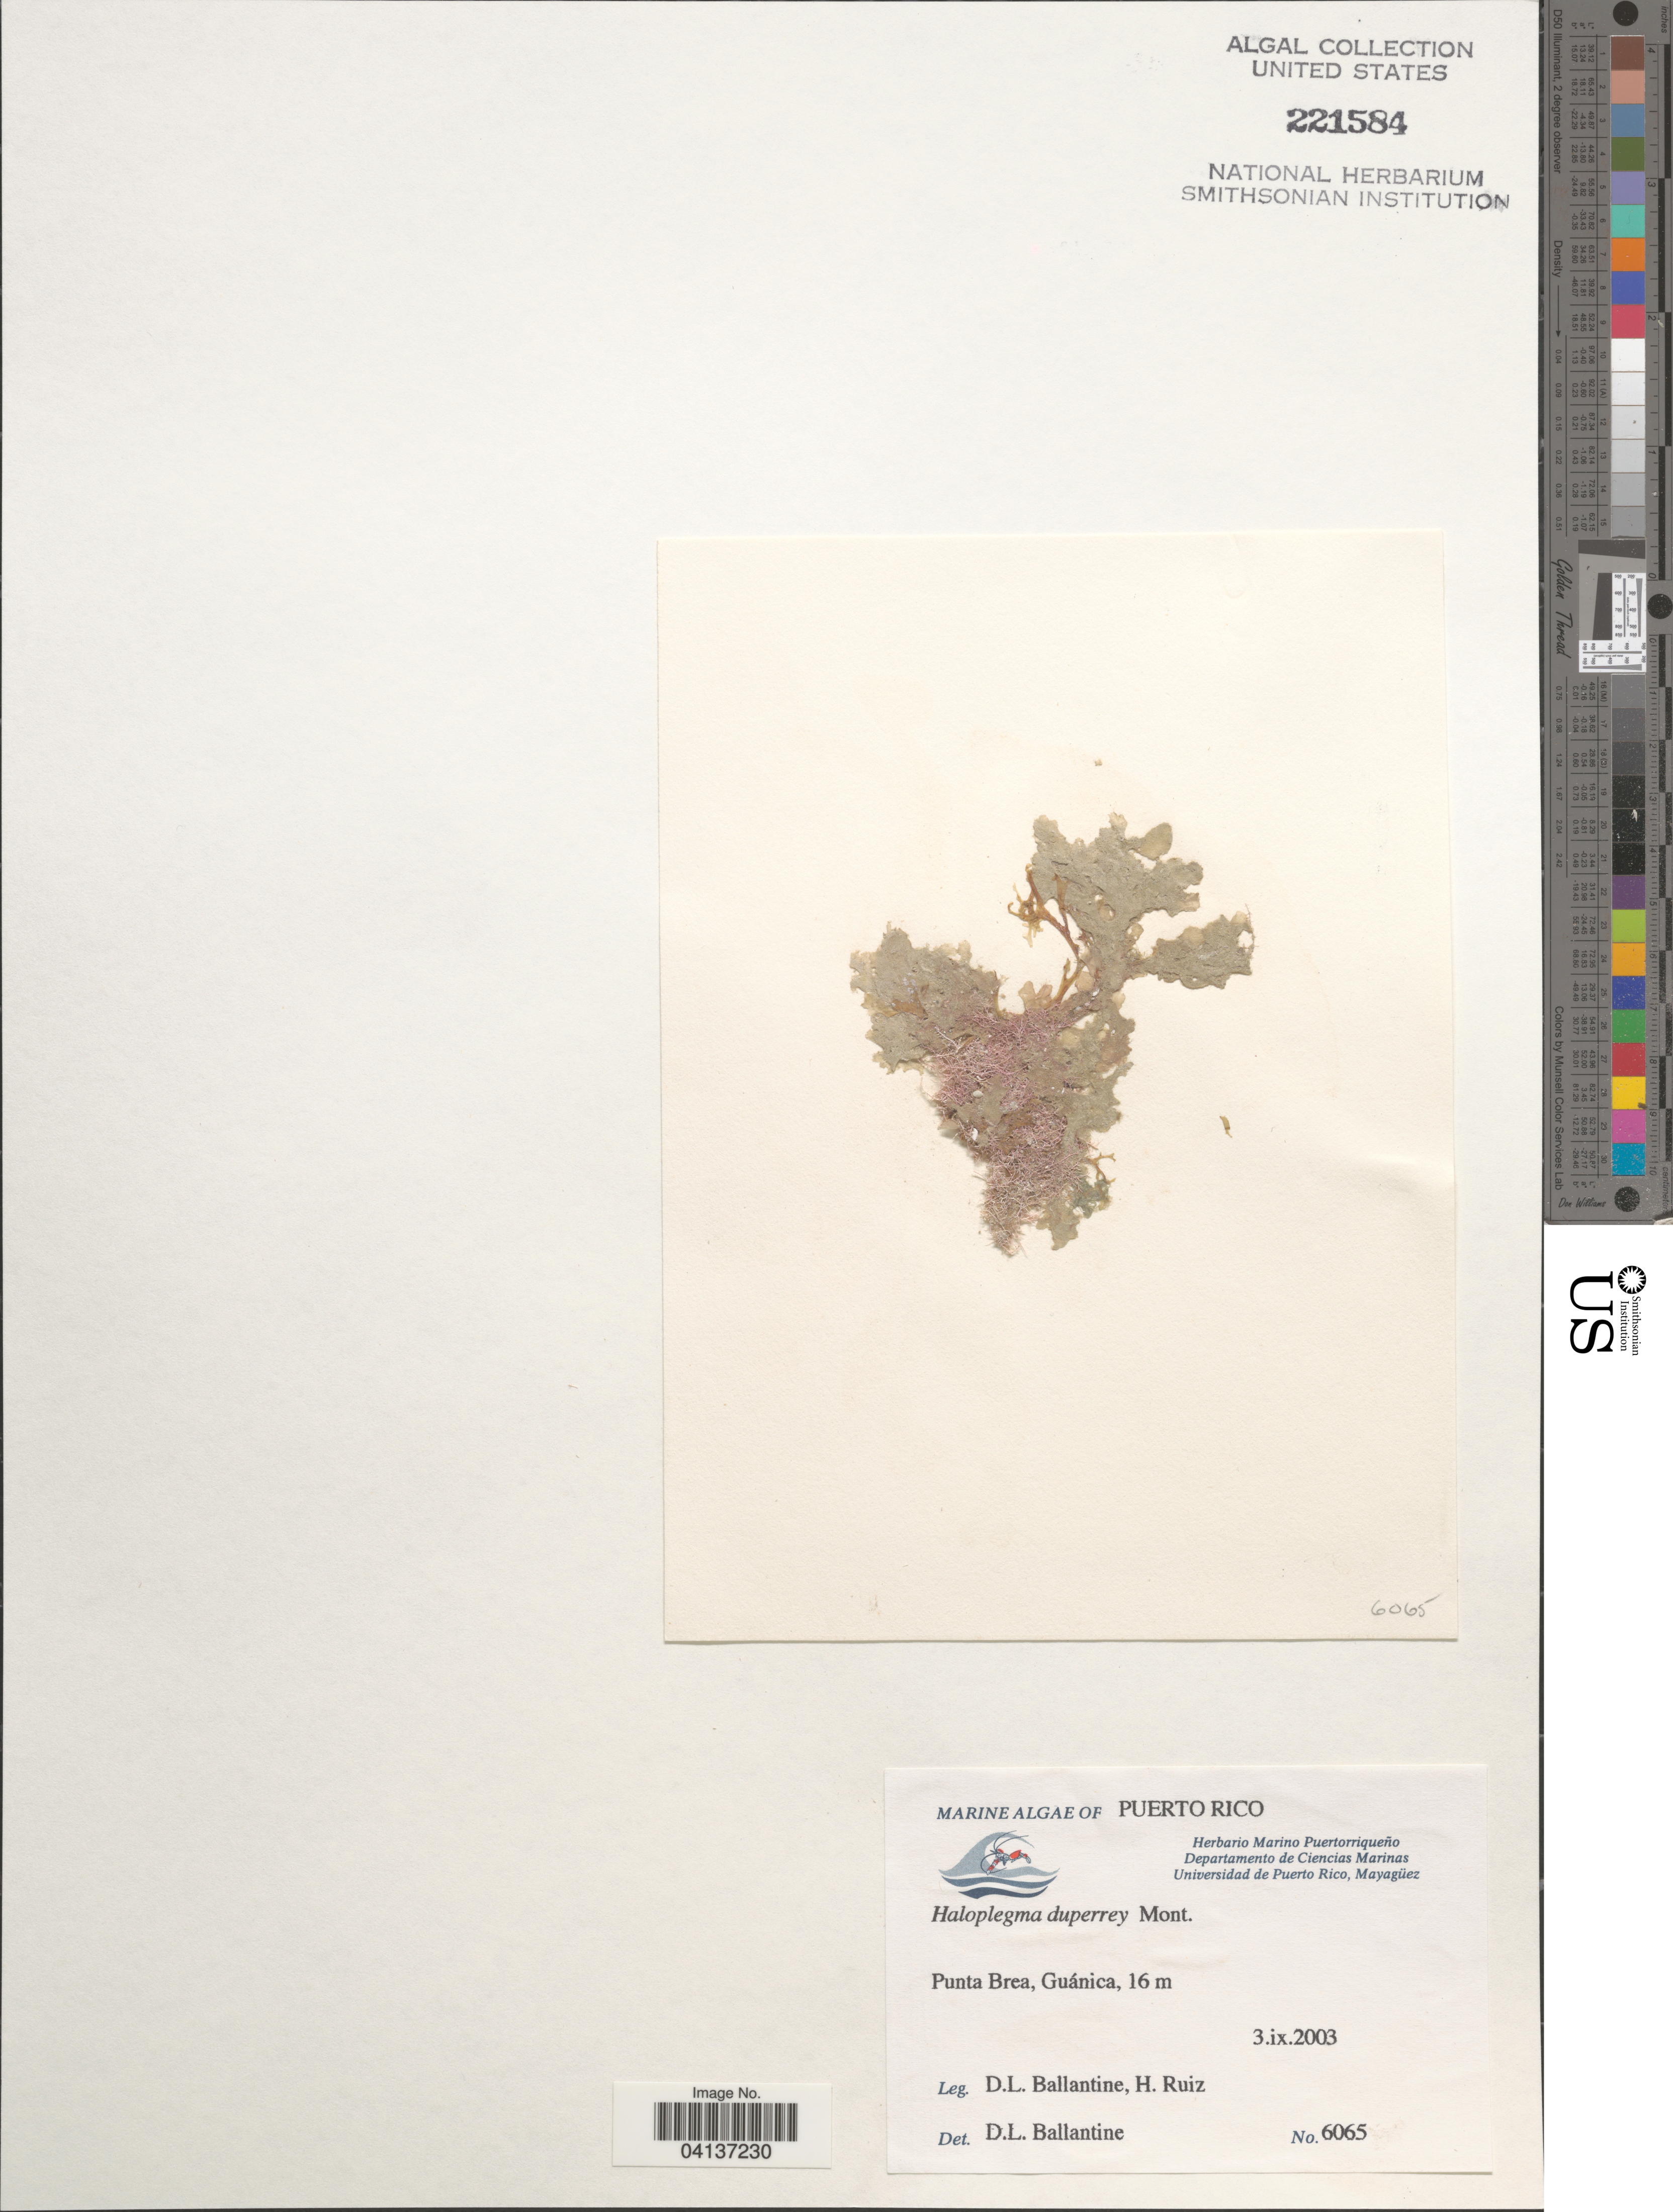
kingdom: Plantae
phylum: Rhodophyta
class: Florideophyceae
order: Ceramiales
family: Wrangeliaceae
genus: Haloplegma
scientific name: Haloplegma duperreyi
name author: Mont.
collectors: D.L. Ballantine & H. Ruiz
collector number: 6065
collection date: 2003-09-03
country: Puerto Rico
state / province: Guánica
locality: Punta Brea.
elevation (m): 16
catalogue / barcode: US 221584